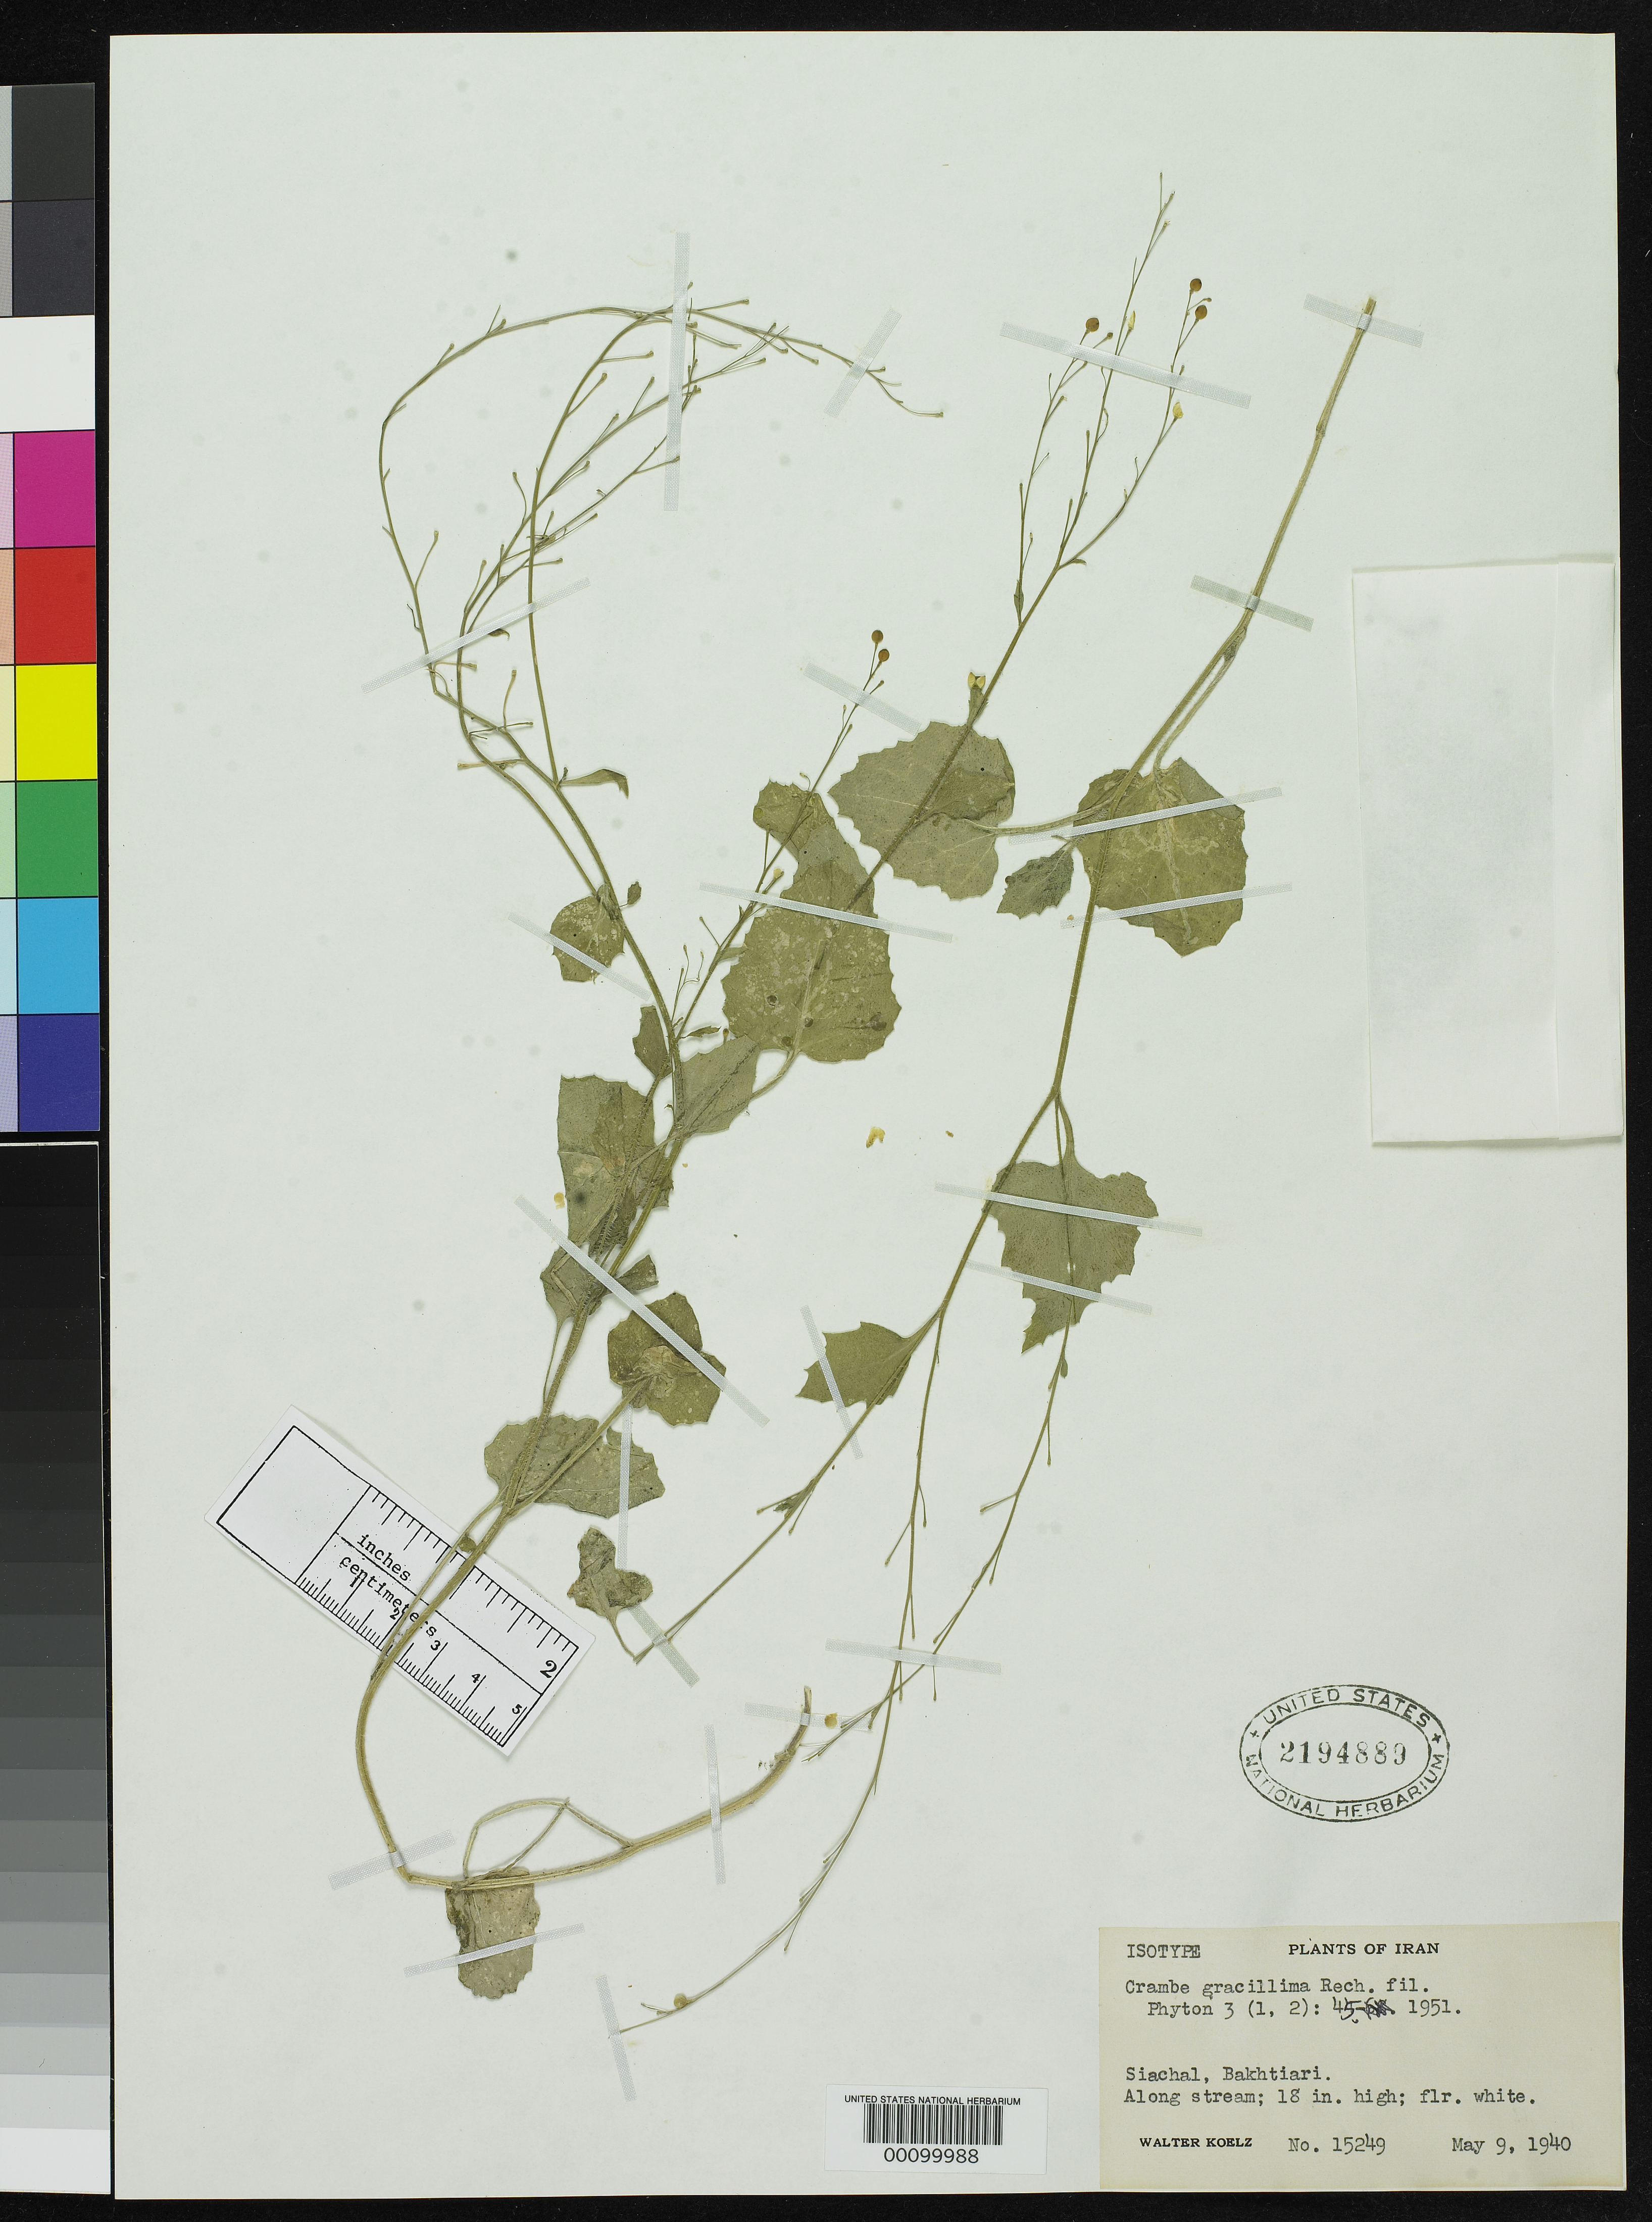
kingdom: Plantae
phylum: Tracheophyta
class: Magnoliopsida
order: Brassicales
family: Brassicaceae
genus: Crambe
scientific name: Crambe gracillima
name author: Rech. f.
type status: Type Collection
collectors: W. N. Koelz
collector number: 15249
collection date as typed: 15 Jun 1937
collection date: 1937-06-15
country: Iran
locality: Pulalam.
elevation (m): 2134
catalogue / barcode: US 2194889